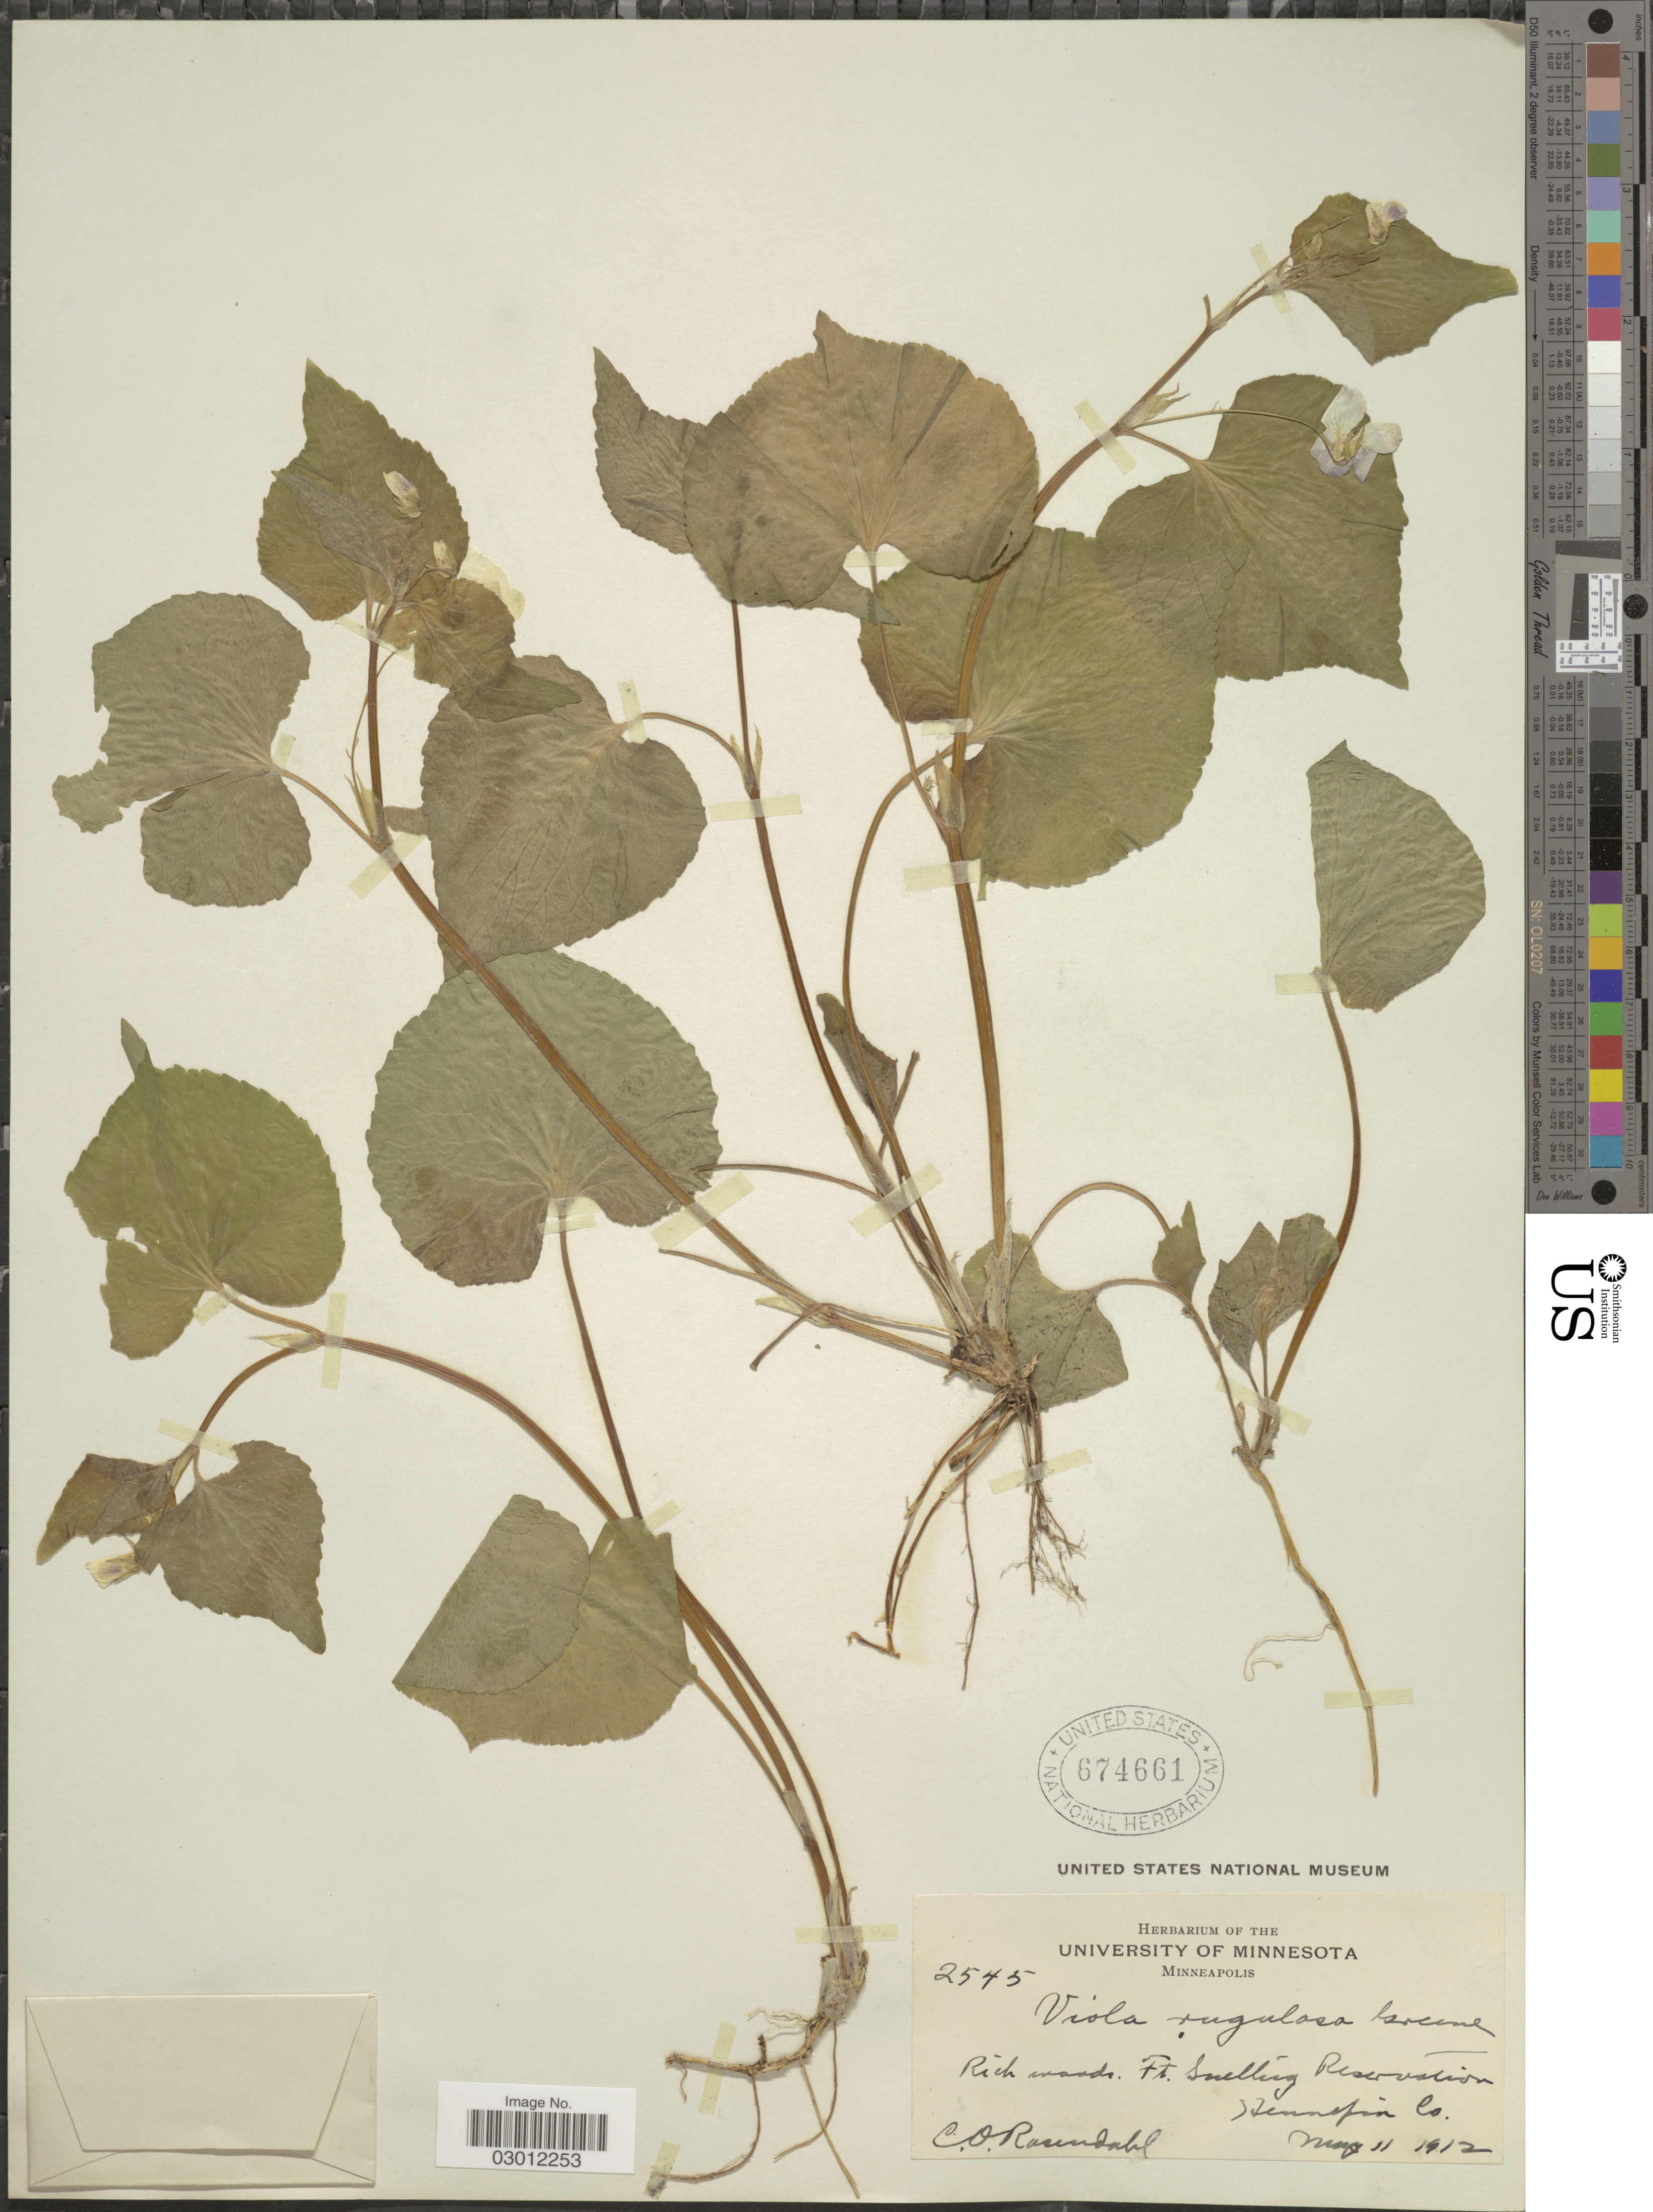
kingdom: Plantae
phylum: Tracheophyta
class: Magnoliopsida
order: Malpighiales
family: Violaceae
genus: Viola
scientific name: Viola canadensis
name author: L.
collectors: C. O. Rosendahl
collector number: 2545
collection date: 1912-05-11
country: United States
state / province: Minnesota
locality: Ft. Snelling Reservation Hennepin Co.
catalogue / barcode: US 674661